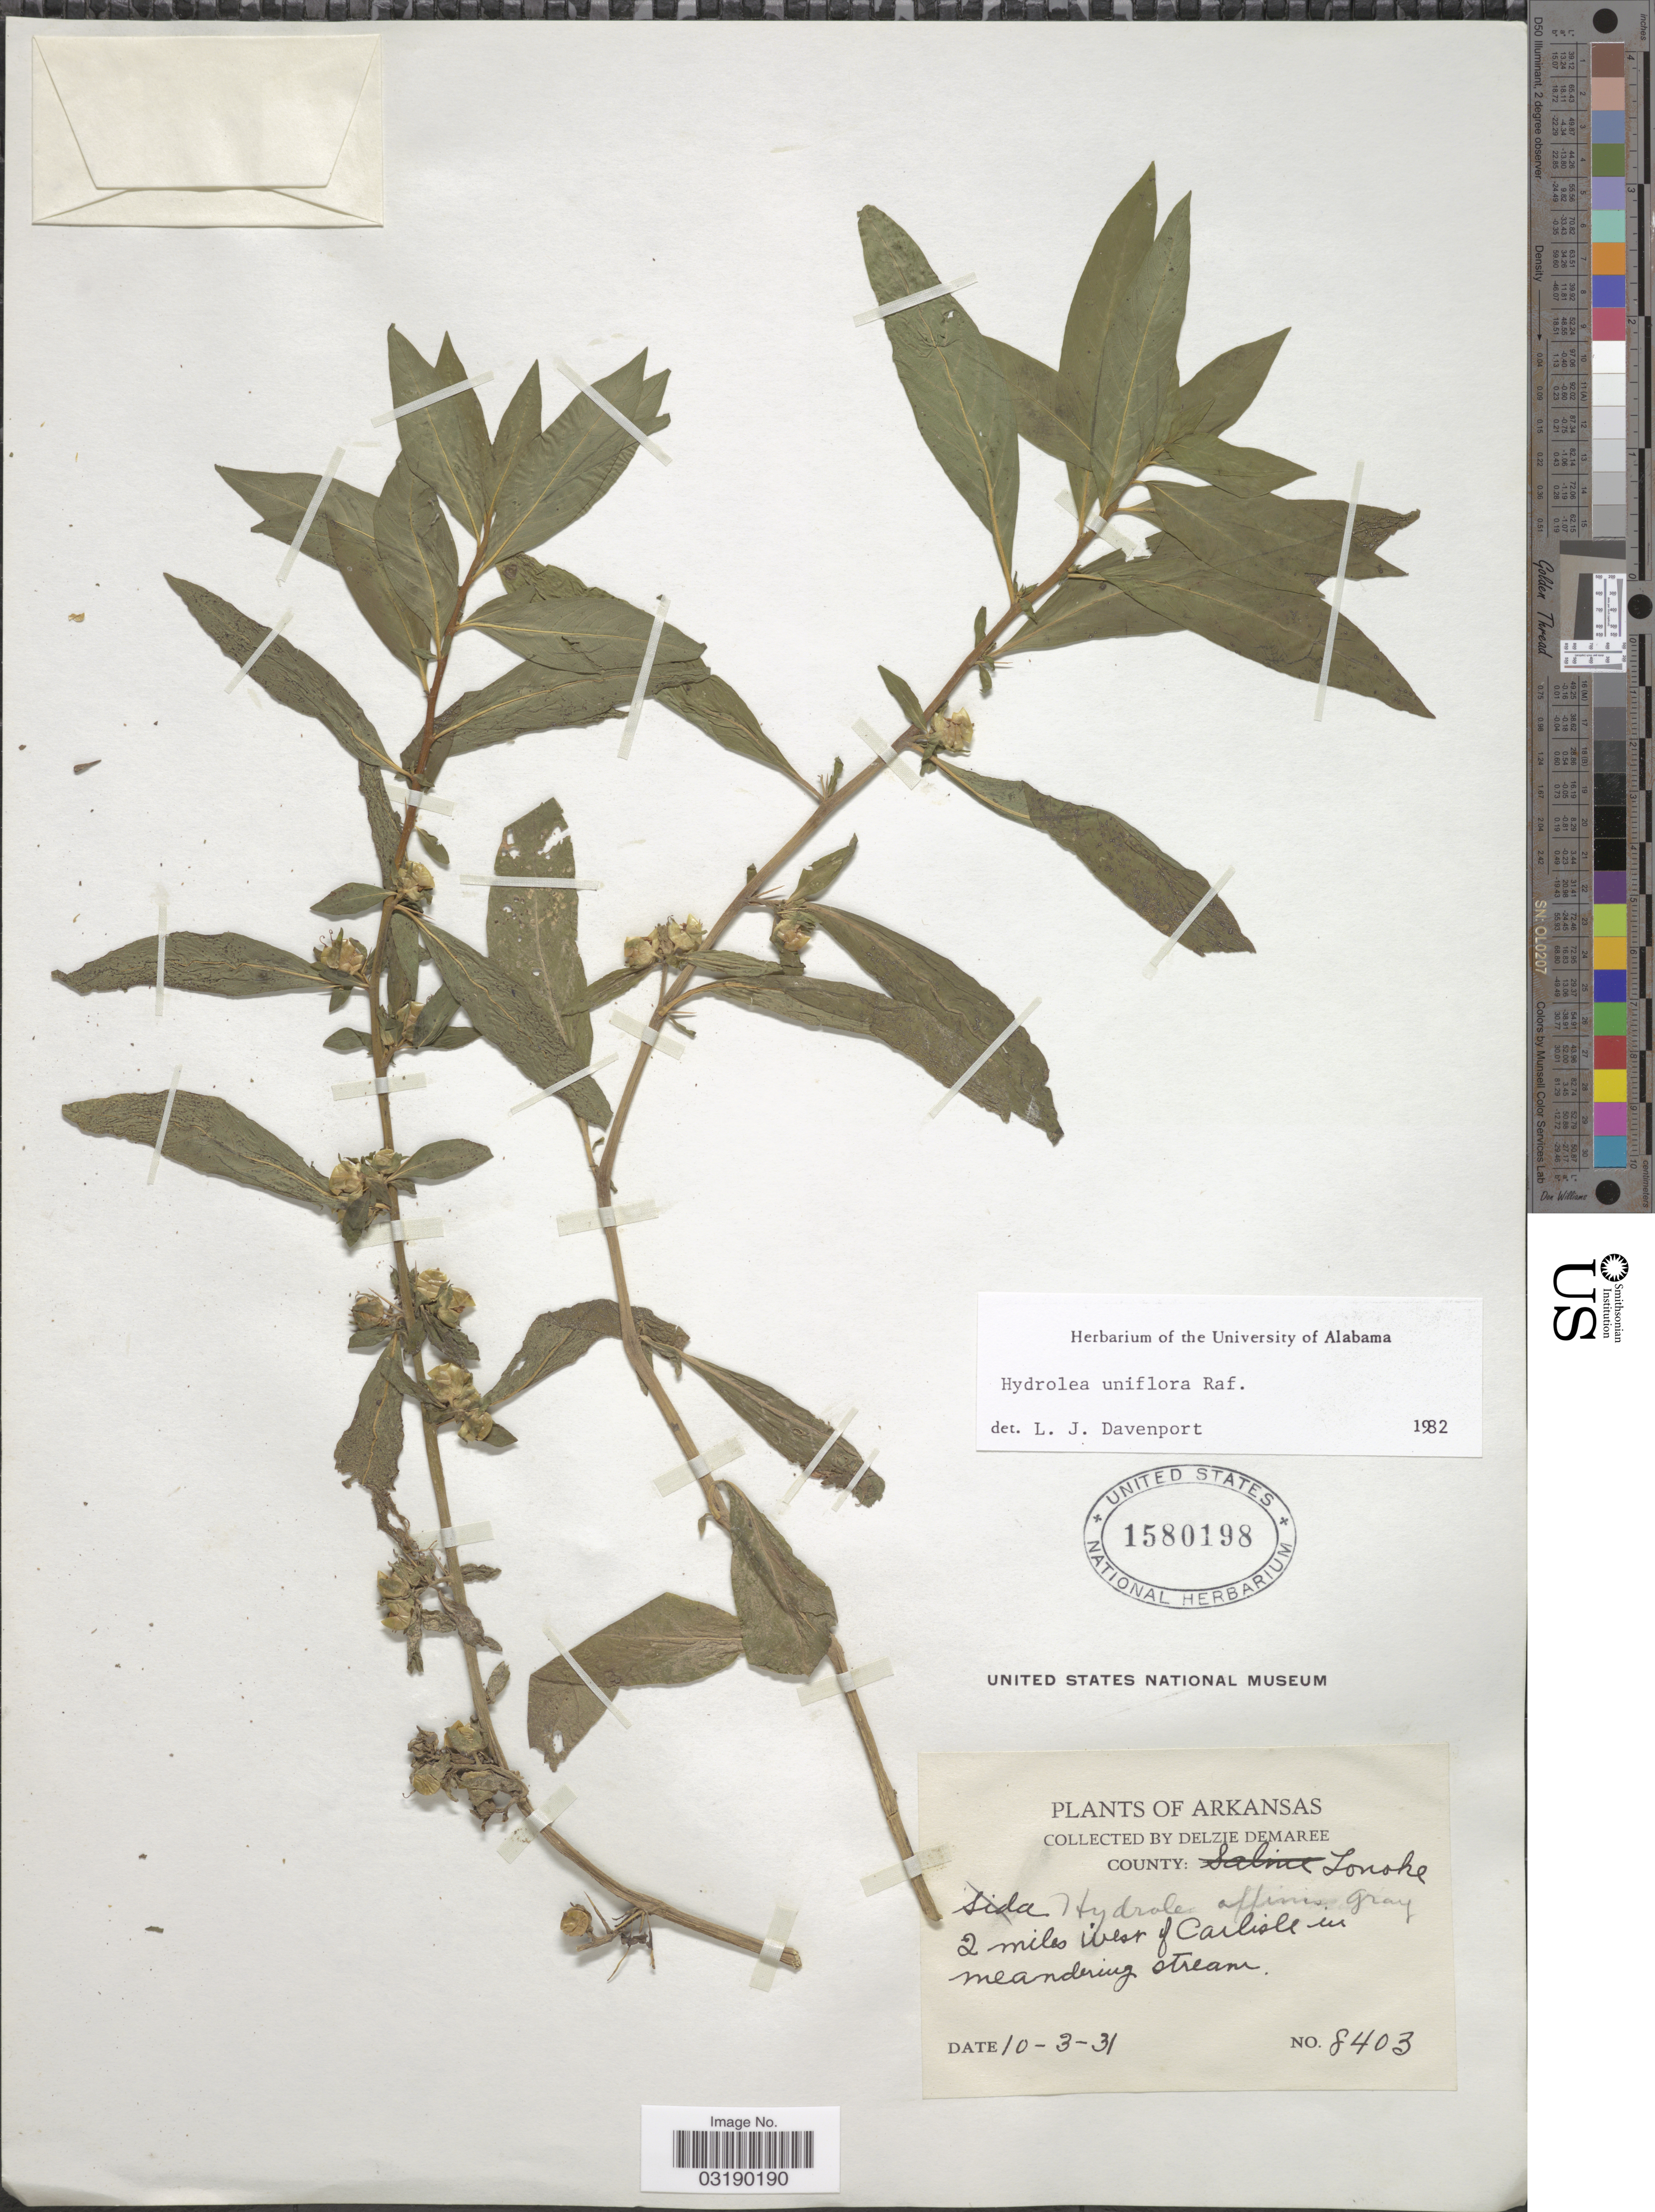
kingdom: Plantae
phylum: Tracheophyta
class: Magnoliopsida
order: Solanales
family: Hydroleaceae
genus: Hydrolea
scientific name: Hydrolea uniflora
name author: Raf.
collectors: D. Demaree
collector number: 8403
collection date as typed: Transcribed d/m/y: 3/10/31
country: United States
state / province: Arkansas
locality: County: Lonoke. 2 miles west of Carlisle in meandering stream.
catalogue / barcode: US 1580198